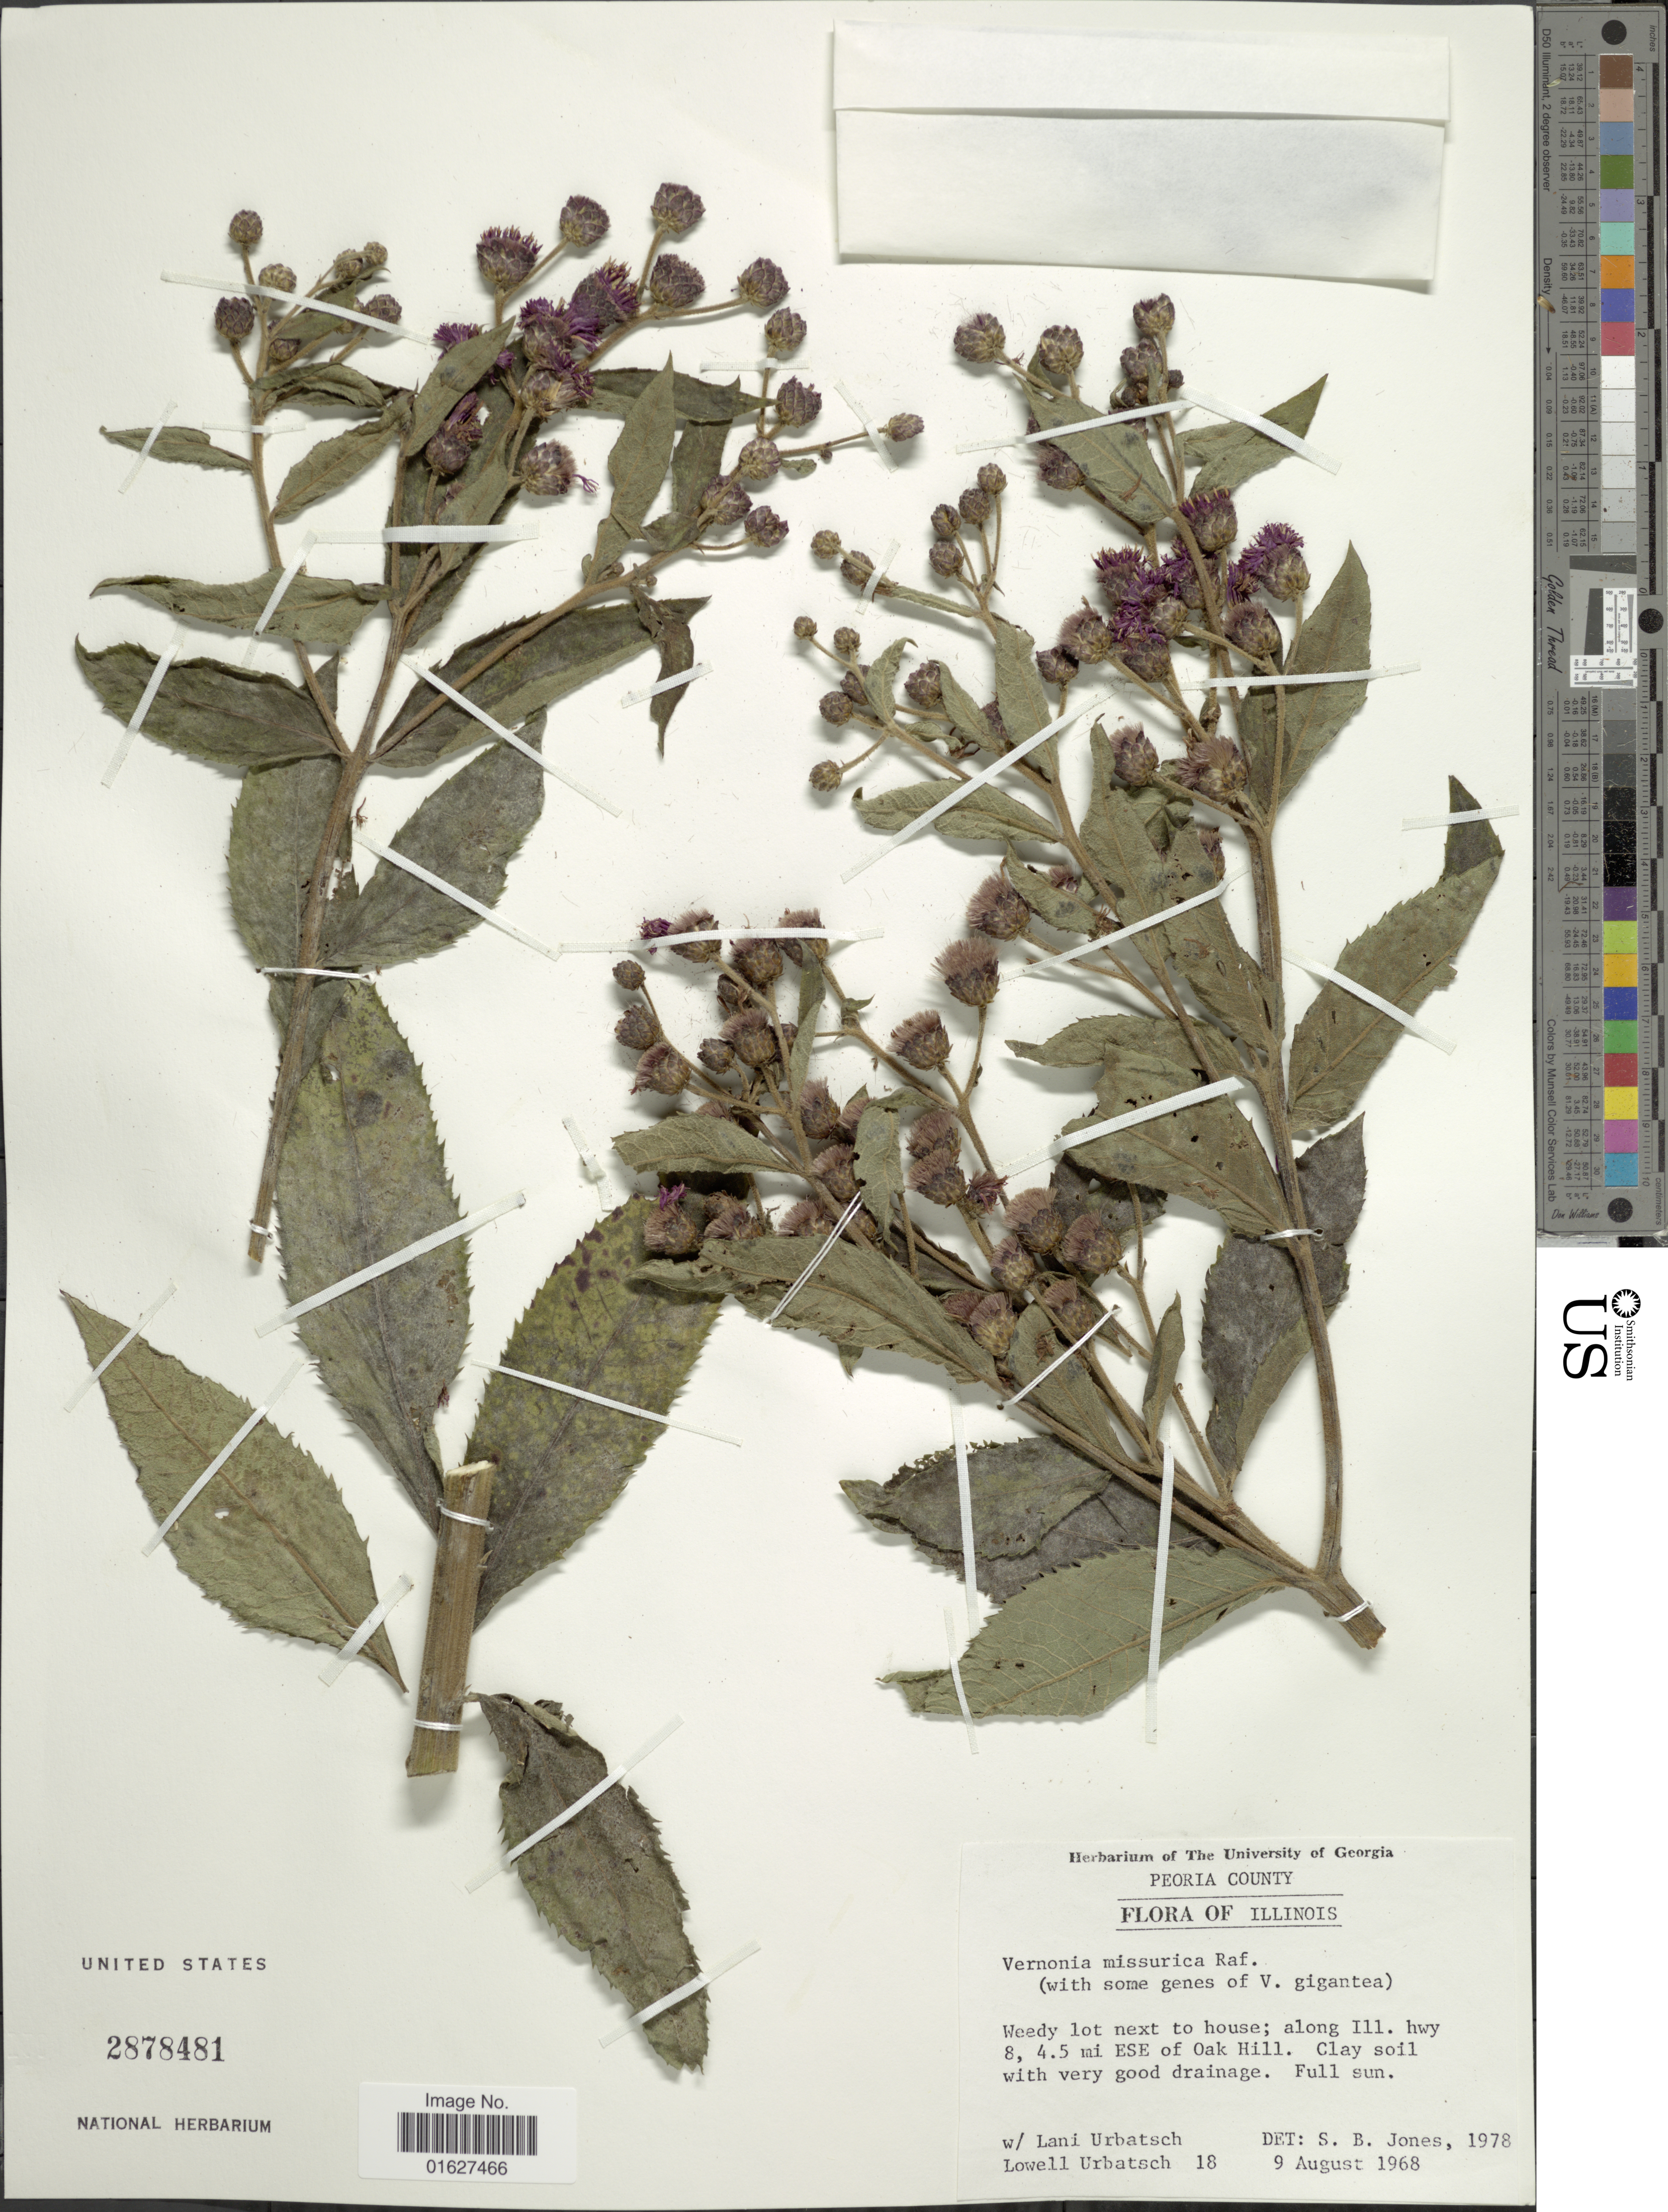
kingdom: Plantae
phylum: Tracheophyta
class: Magnoliopsida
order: Asterales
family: Asteraceae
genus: Vernonia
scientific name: Vernonia missurica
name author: Raf.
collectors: L. E. Urbatsch & L. Urbatsch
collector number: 18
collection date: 1968-08-09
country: United States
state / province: Illinois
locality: Peoria County. Illinois. along Ill. hwy 8, 4.5 mi ESE of Oak Hill.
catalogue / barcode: US 2878481